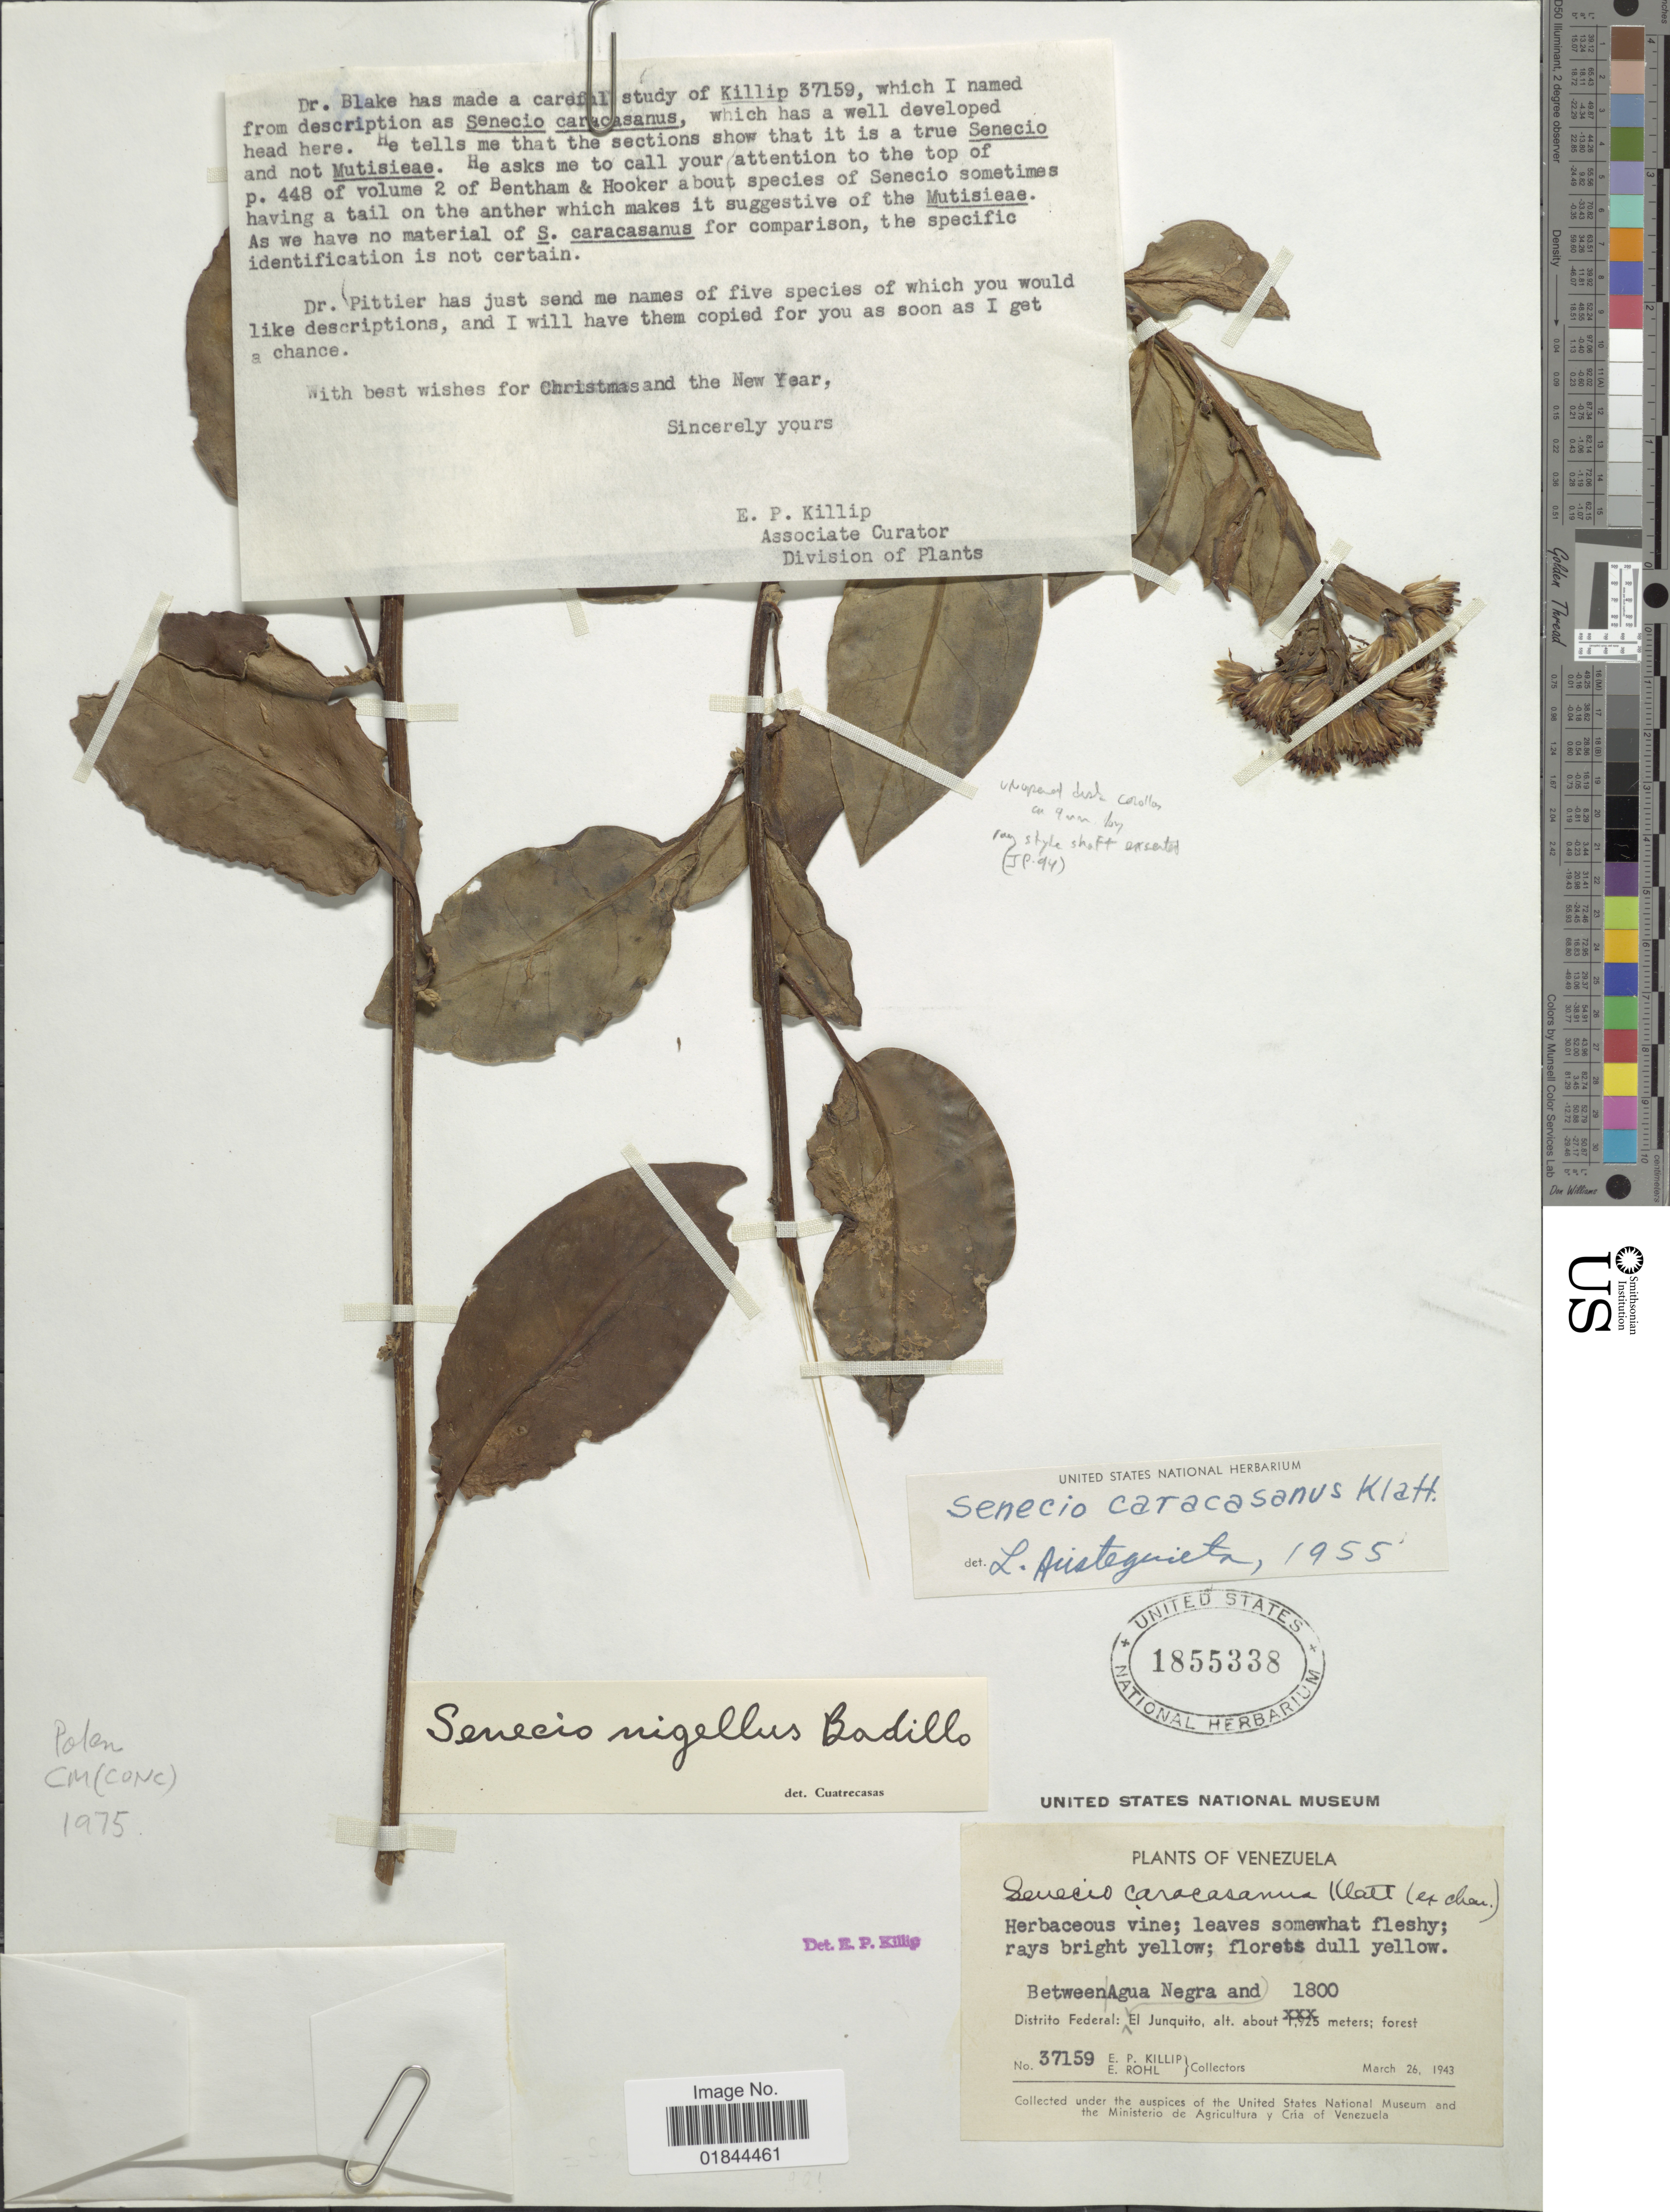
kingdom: Plantae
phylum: Tracheophyta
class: Magnoliopsida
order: Asterales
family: Asteraceae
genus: Pentacalia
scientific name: Pentacalia caracasana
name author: (Klatt) Cuatrec.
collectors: E. P. Killip & E. Röhl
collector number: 37159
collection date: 1943-03-26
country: Venezuela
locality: Distrito Federal: Between Agua Negra and El Junquito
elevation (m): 1800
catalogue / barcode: US 1855338